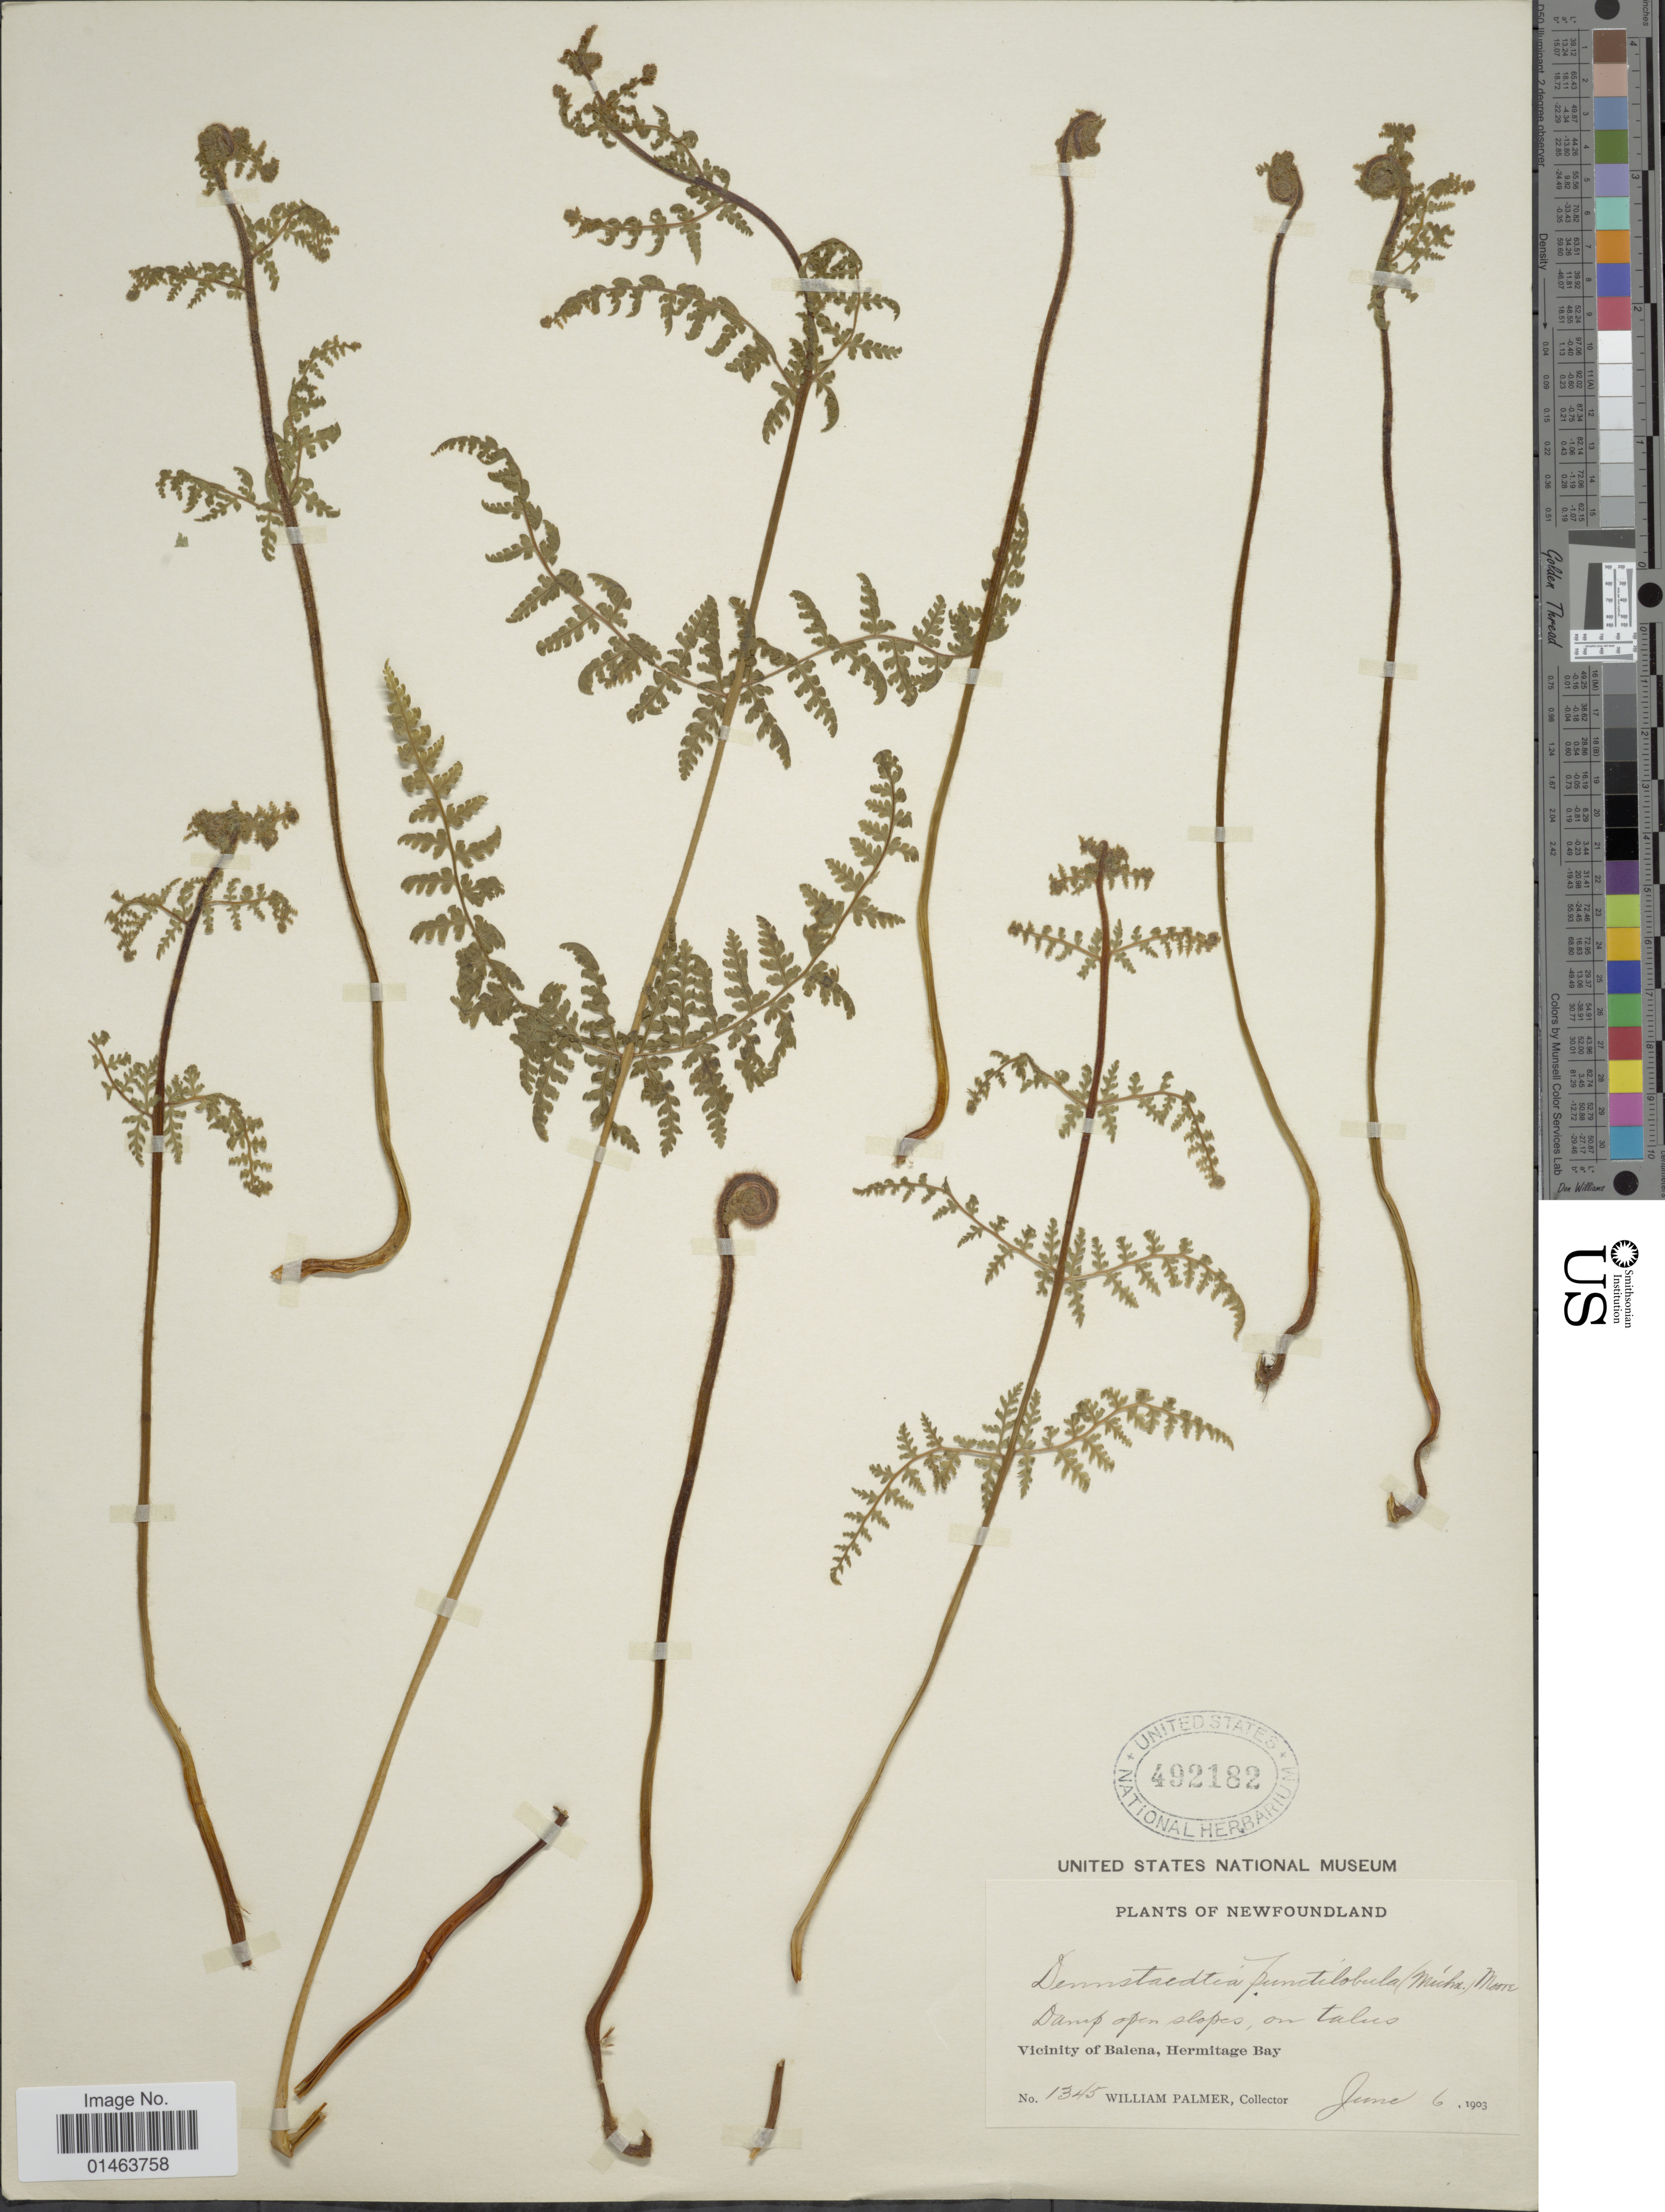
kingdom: Plantae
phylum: Tracheophyta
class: Polypodiopsida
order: Polypodiales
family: Dennstaedtiaceae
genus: Dennstaedtia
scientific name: Dennstaedtia punctilobula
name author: (Michx.) T. Moore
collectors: W. Palmer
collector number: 1345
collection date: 1903-06-06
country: Canada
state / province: Newfoundland and Labrador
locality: Vicinity of Balena, Hermitage Bay. Damp open slopes, on tuluo.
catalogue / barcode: US 492182